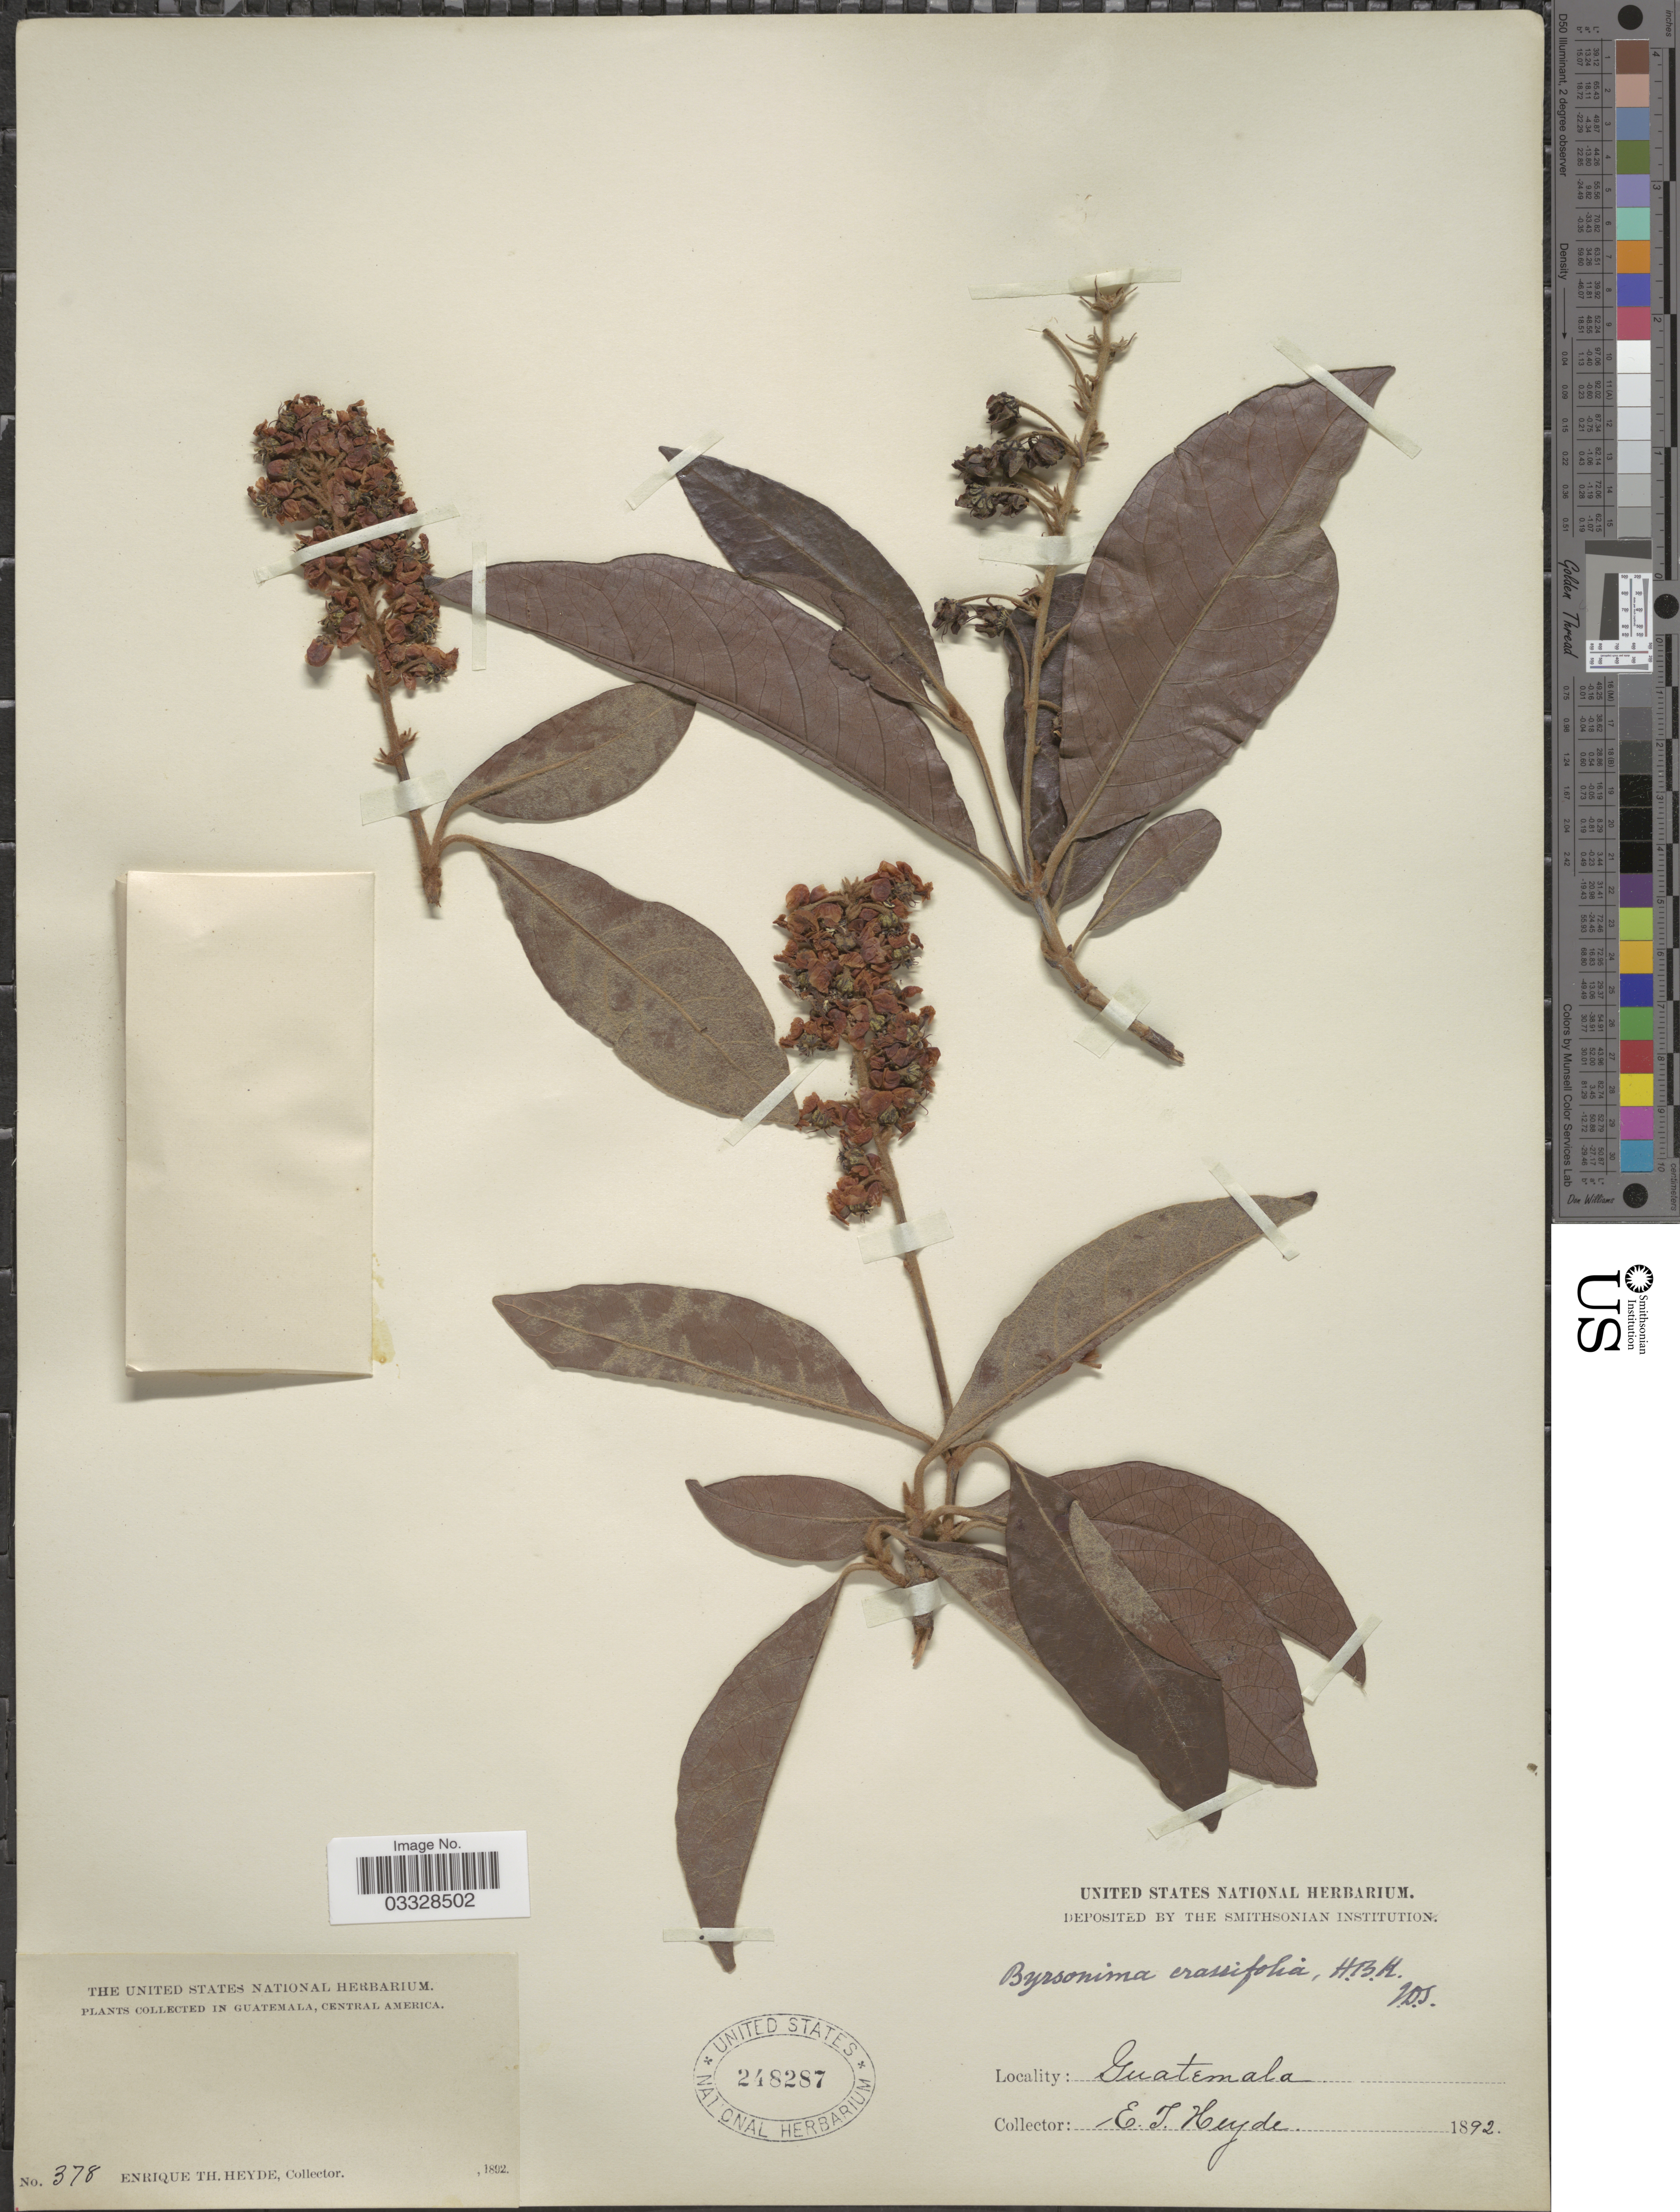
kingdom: Plantae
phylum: Tracheophyta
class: Magnoliopsida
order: Malpighiales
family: Malpighiaceae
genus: Byrsonima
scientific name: Byrsonima crassifolia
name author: (L.) Kunth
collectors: E. T. Heyde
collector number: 378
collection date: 1892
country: Guatemala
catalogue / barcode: US 248287